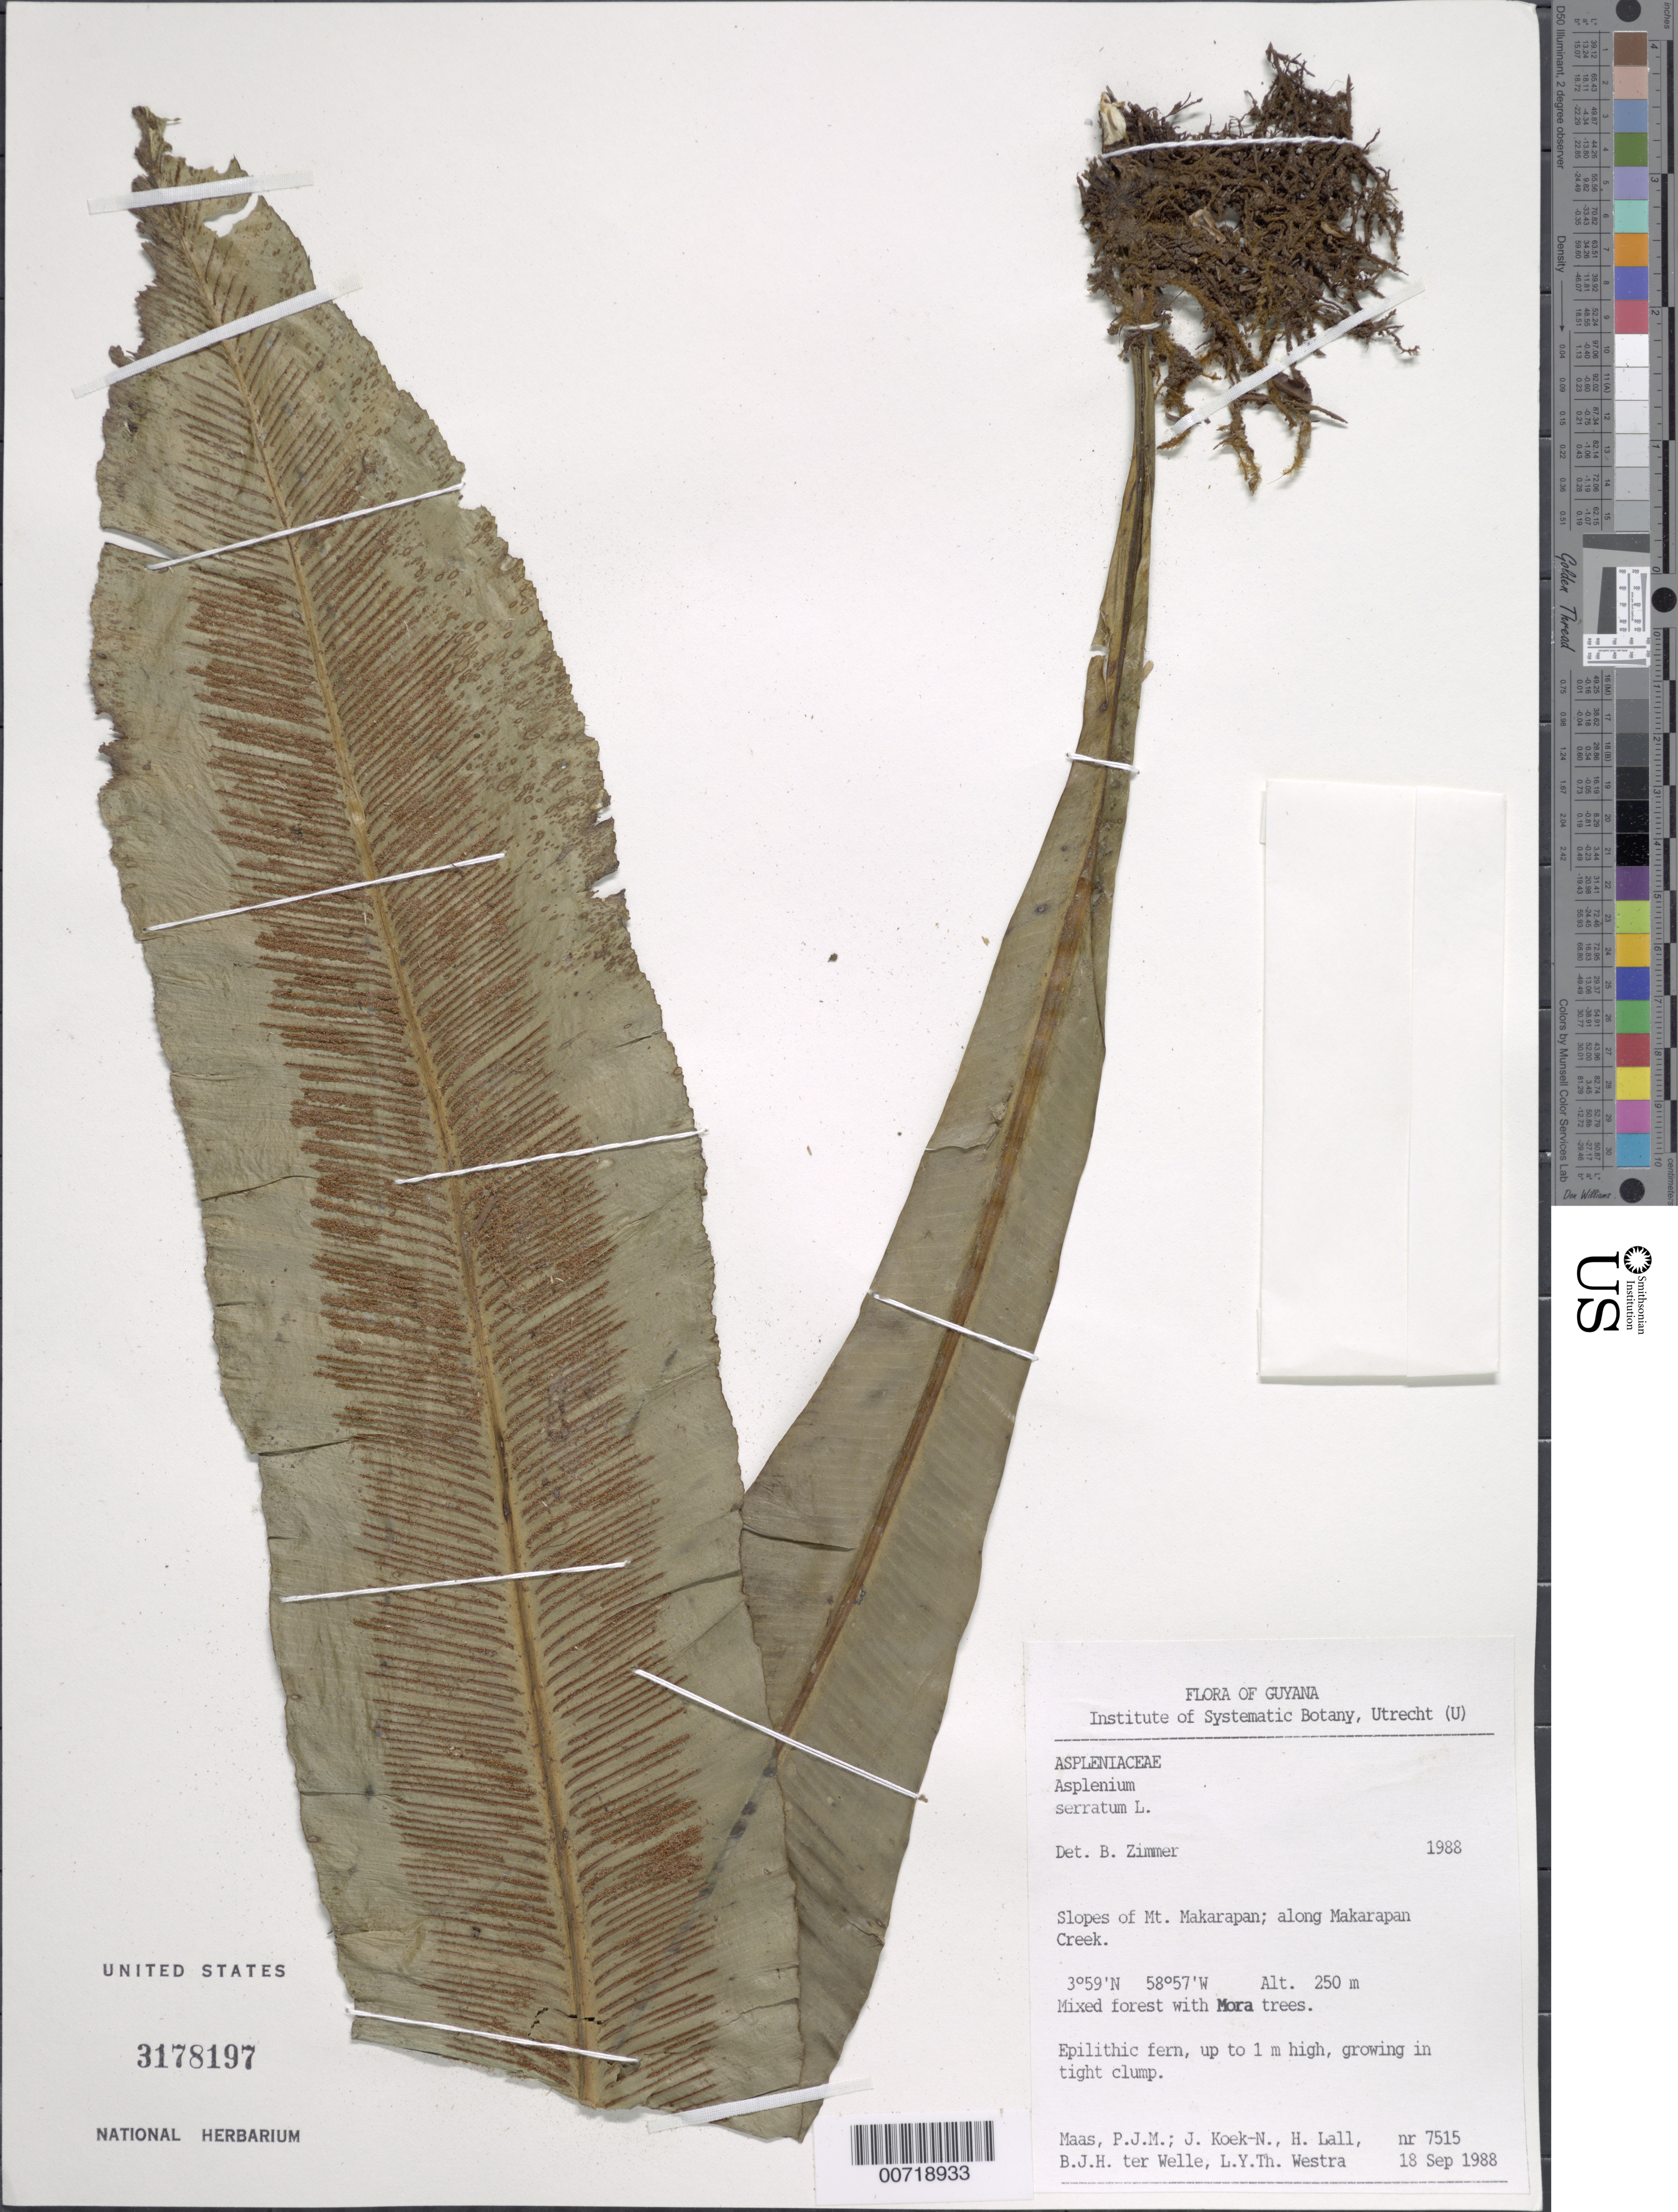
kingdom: Plantae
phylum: Tracheophyta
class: Polypodiopsida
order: Polypodiales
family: Aspleniaceae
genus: Asplenium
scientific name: Asplenium serratum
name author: L.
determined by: Zimmer, B.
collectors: P. Maas, J. Koek-Noorman, H. Lall, B. Welle & L. Y. T. Westra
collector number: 7515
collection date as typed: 18-Sep-88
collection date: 1988-09-18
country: Guyana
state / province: U. Takutu-U. Essequibo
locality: Mt. Makarapan, slopes along Makarapan Creek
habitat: Mixed forest with Mora trees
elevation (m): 250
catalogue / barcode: US 3178197